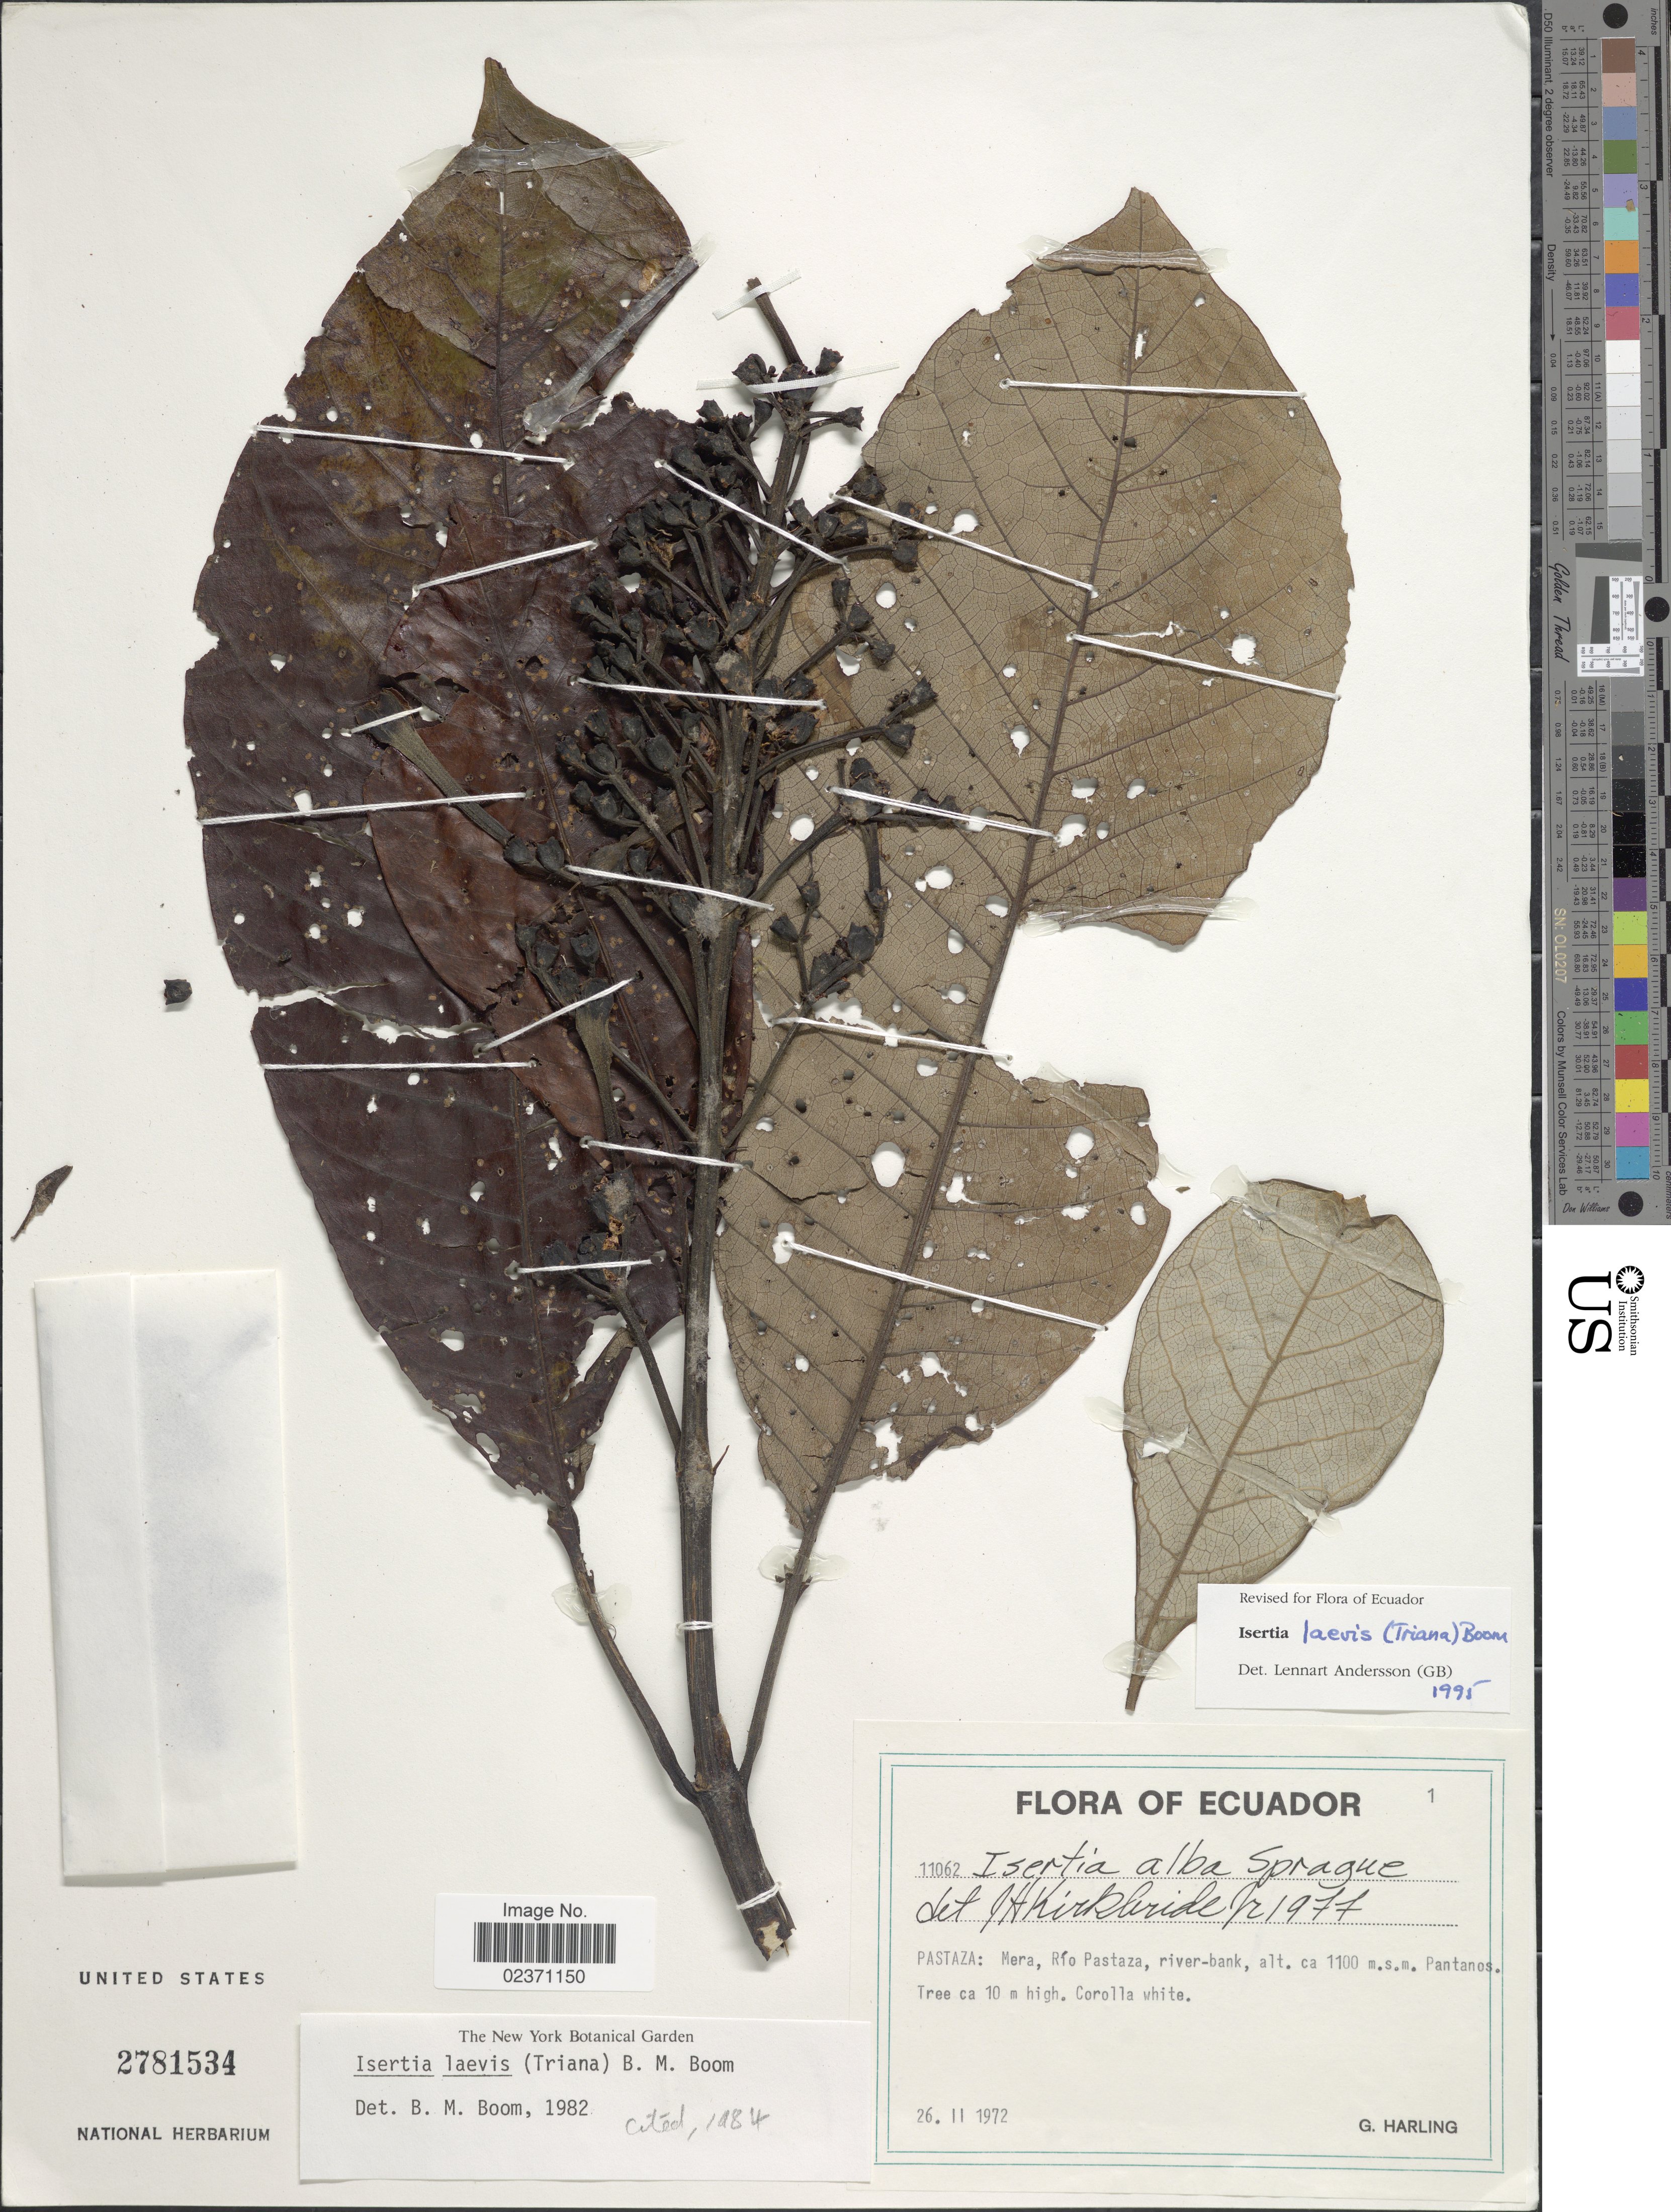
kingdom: Plantae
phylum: Tracheophyta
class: Magnoliopsida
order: Gentianales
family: Rubiaceae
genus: Isertia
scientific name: Isertia laevis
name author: (Triana) B.M. Boom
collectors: G. Harling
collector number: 11062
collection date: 1972-02-26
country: Ecuador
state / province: Pastaza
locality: Mera, Rio Pastaza, river-bank. Pantanos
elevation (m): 1100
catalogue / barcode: US 2781534